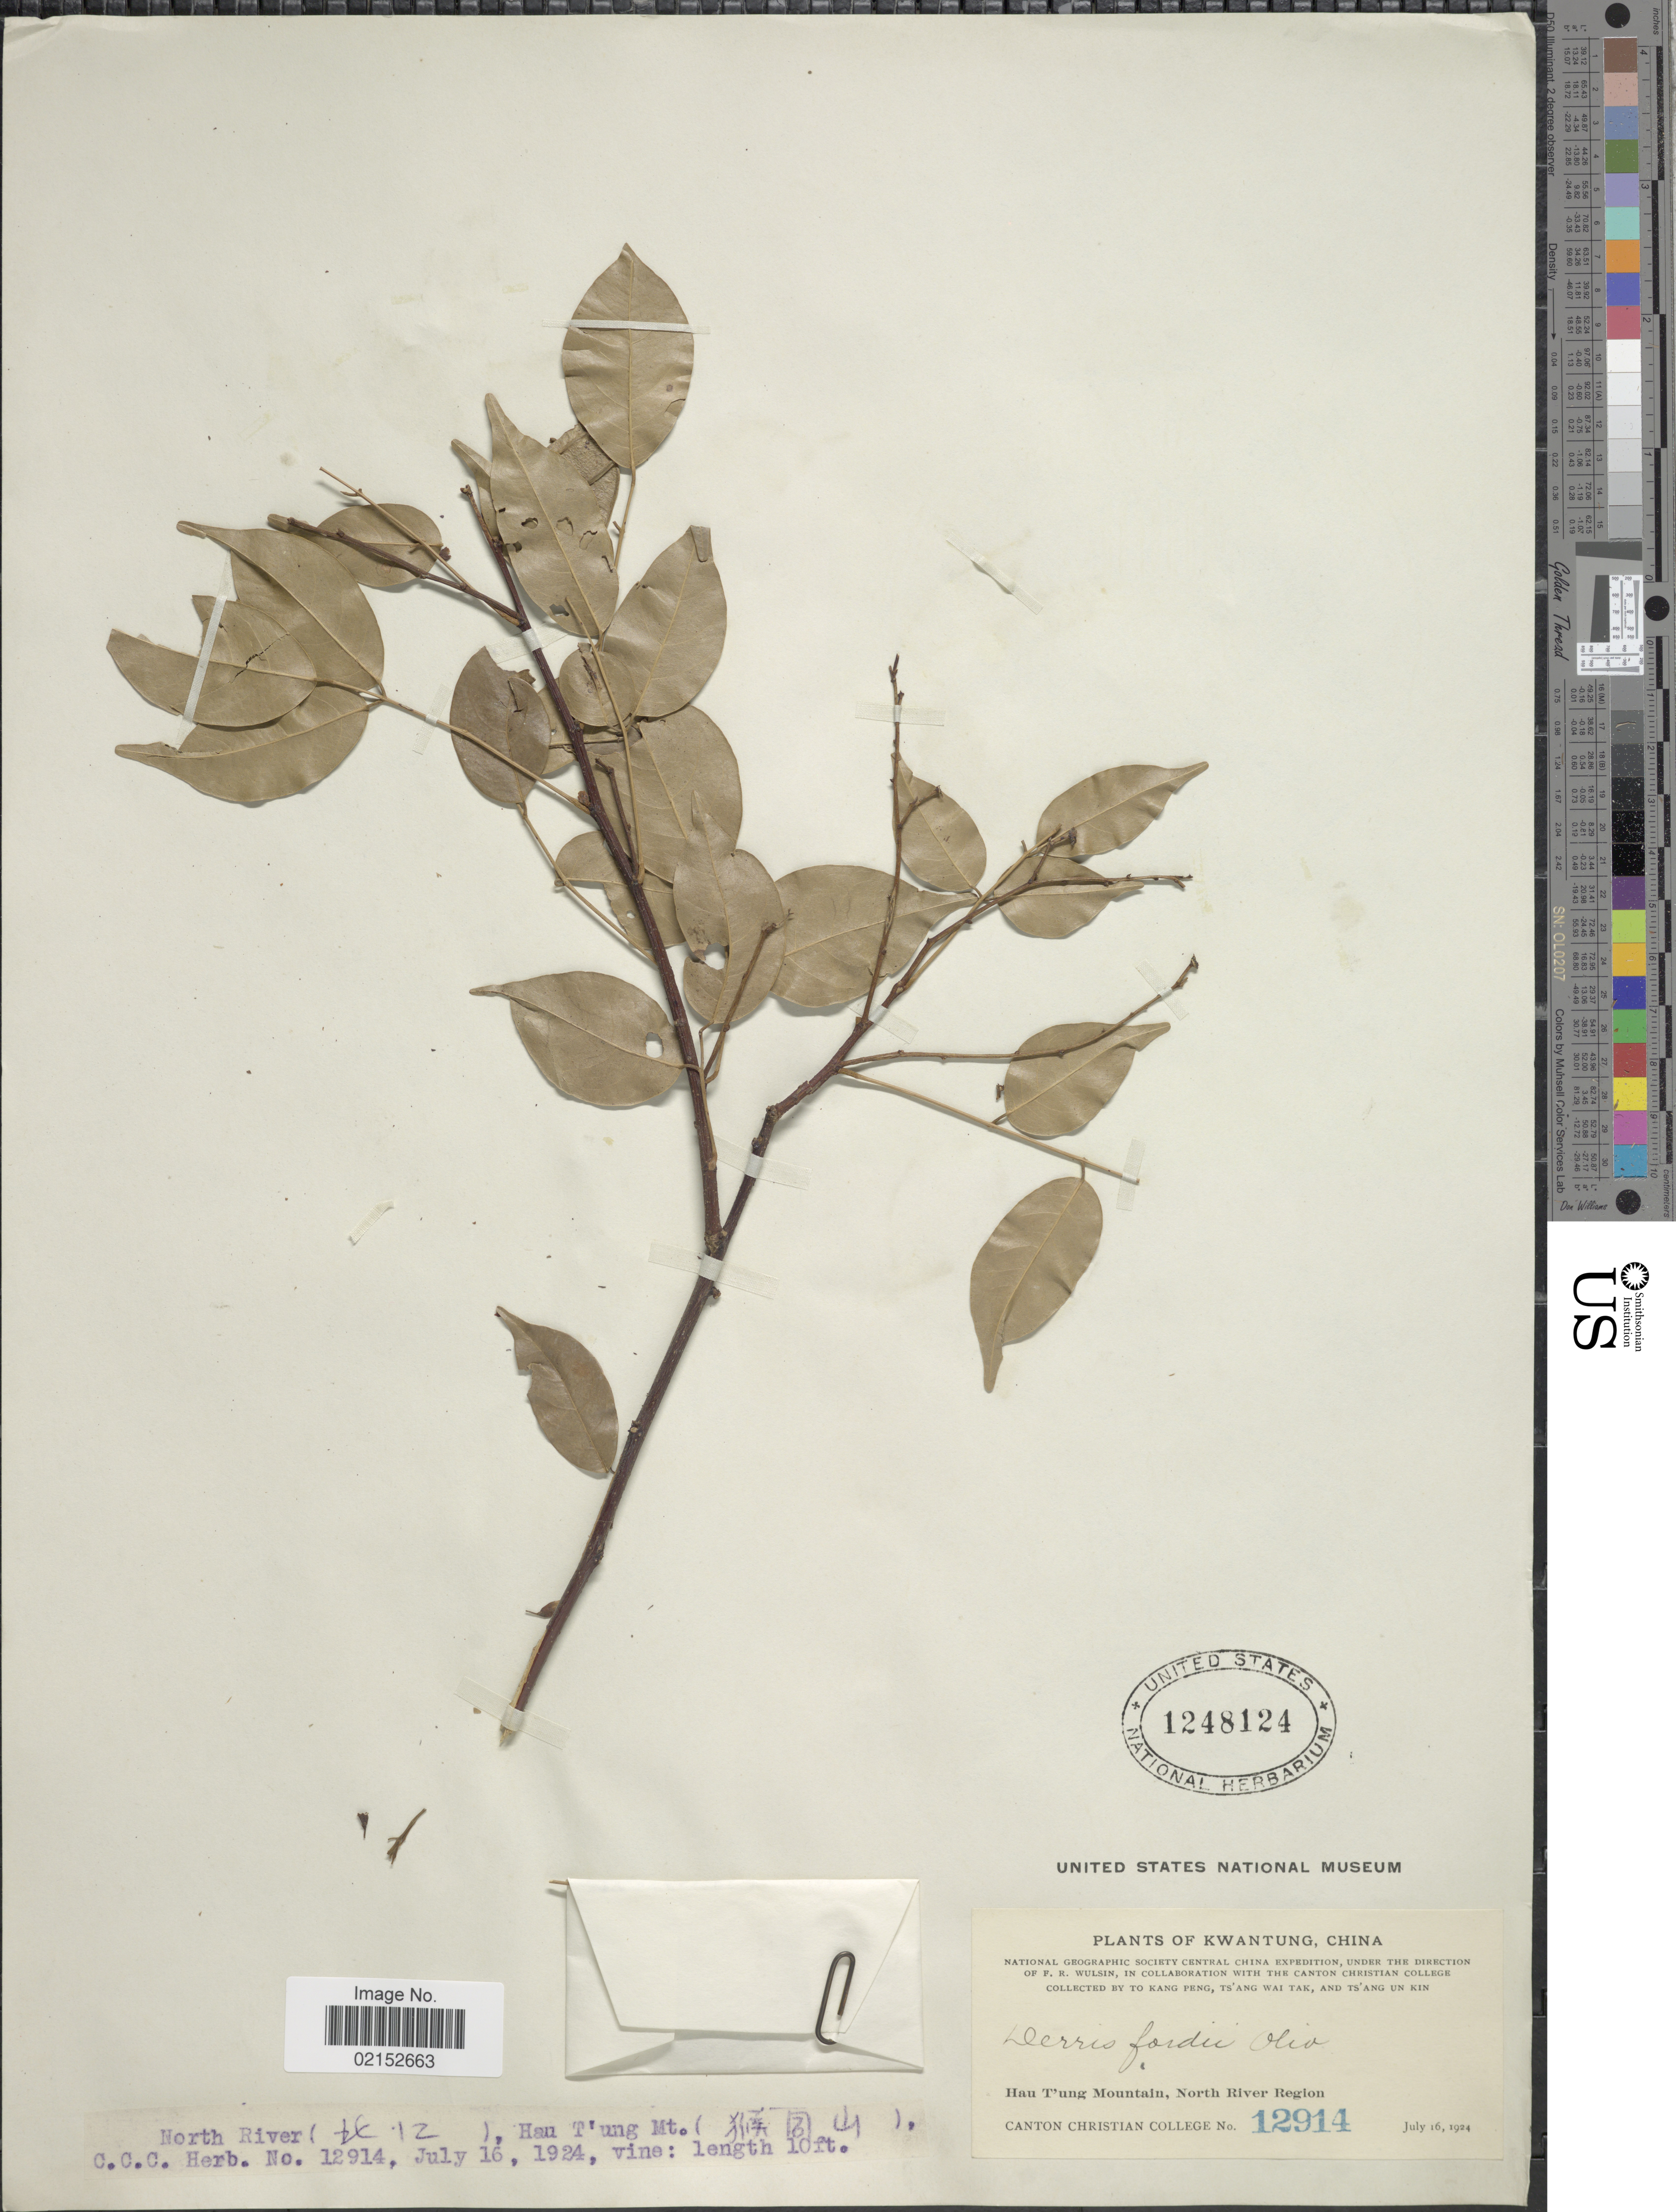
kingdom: Plantae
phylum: Tracheophyta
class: Magnoliopsida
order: Fabales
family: Fabaceae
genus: Derris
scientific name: Derris fordii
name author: Oliv.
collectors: Canton Christian College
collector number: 12914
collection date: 1924-07-16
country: China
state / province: Guangdong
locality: Kwangtung, Hau T'ung Mountain. North River Region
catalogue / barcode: US 1248124